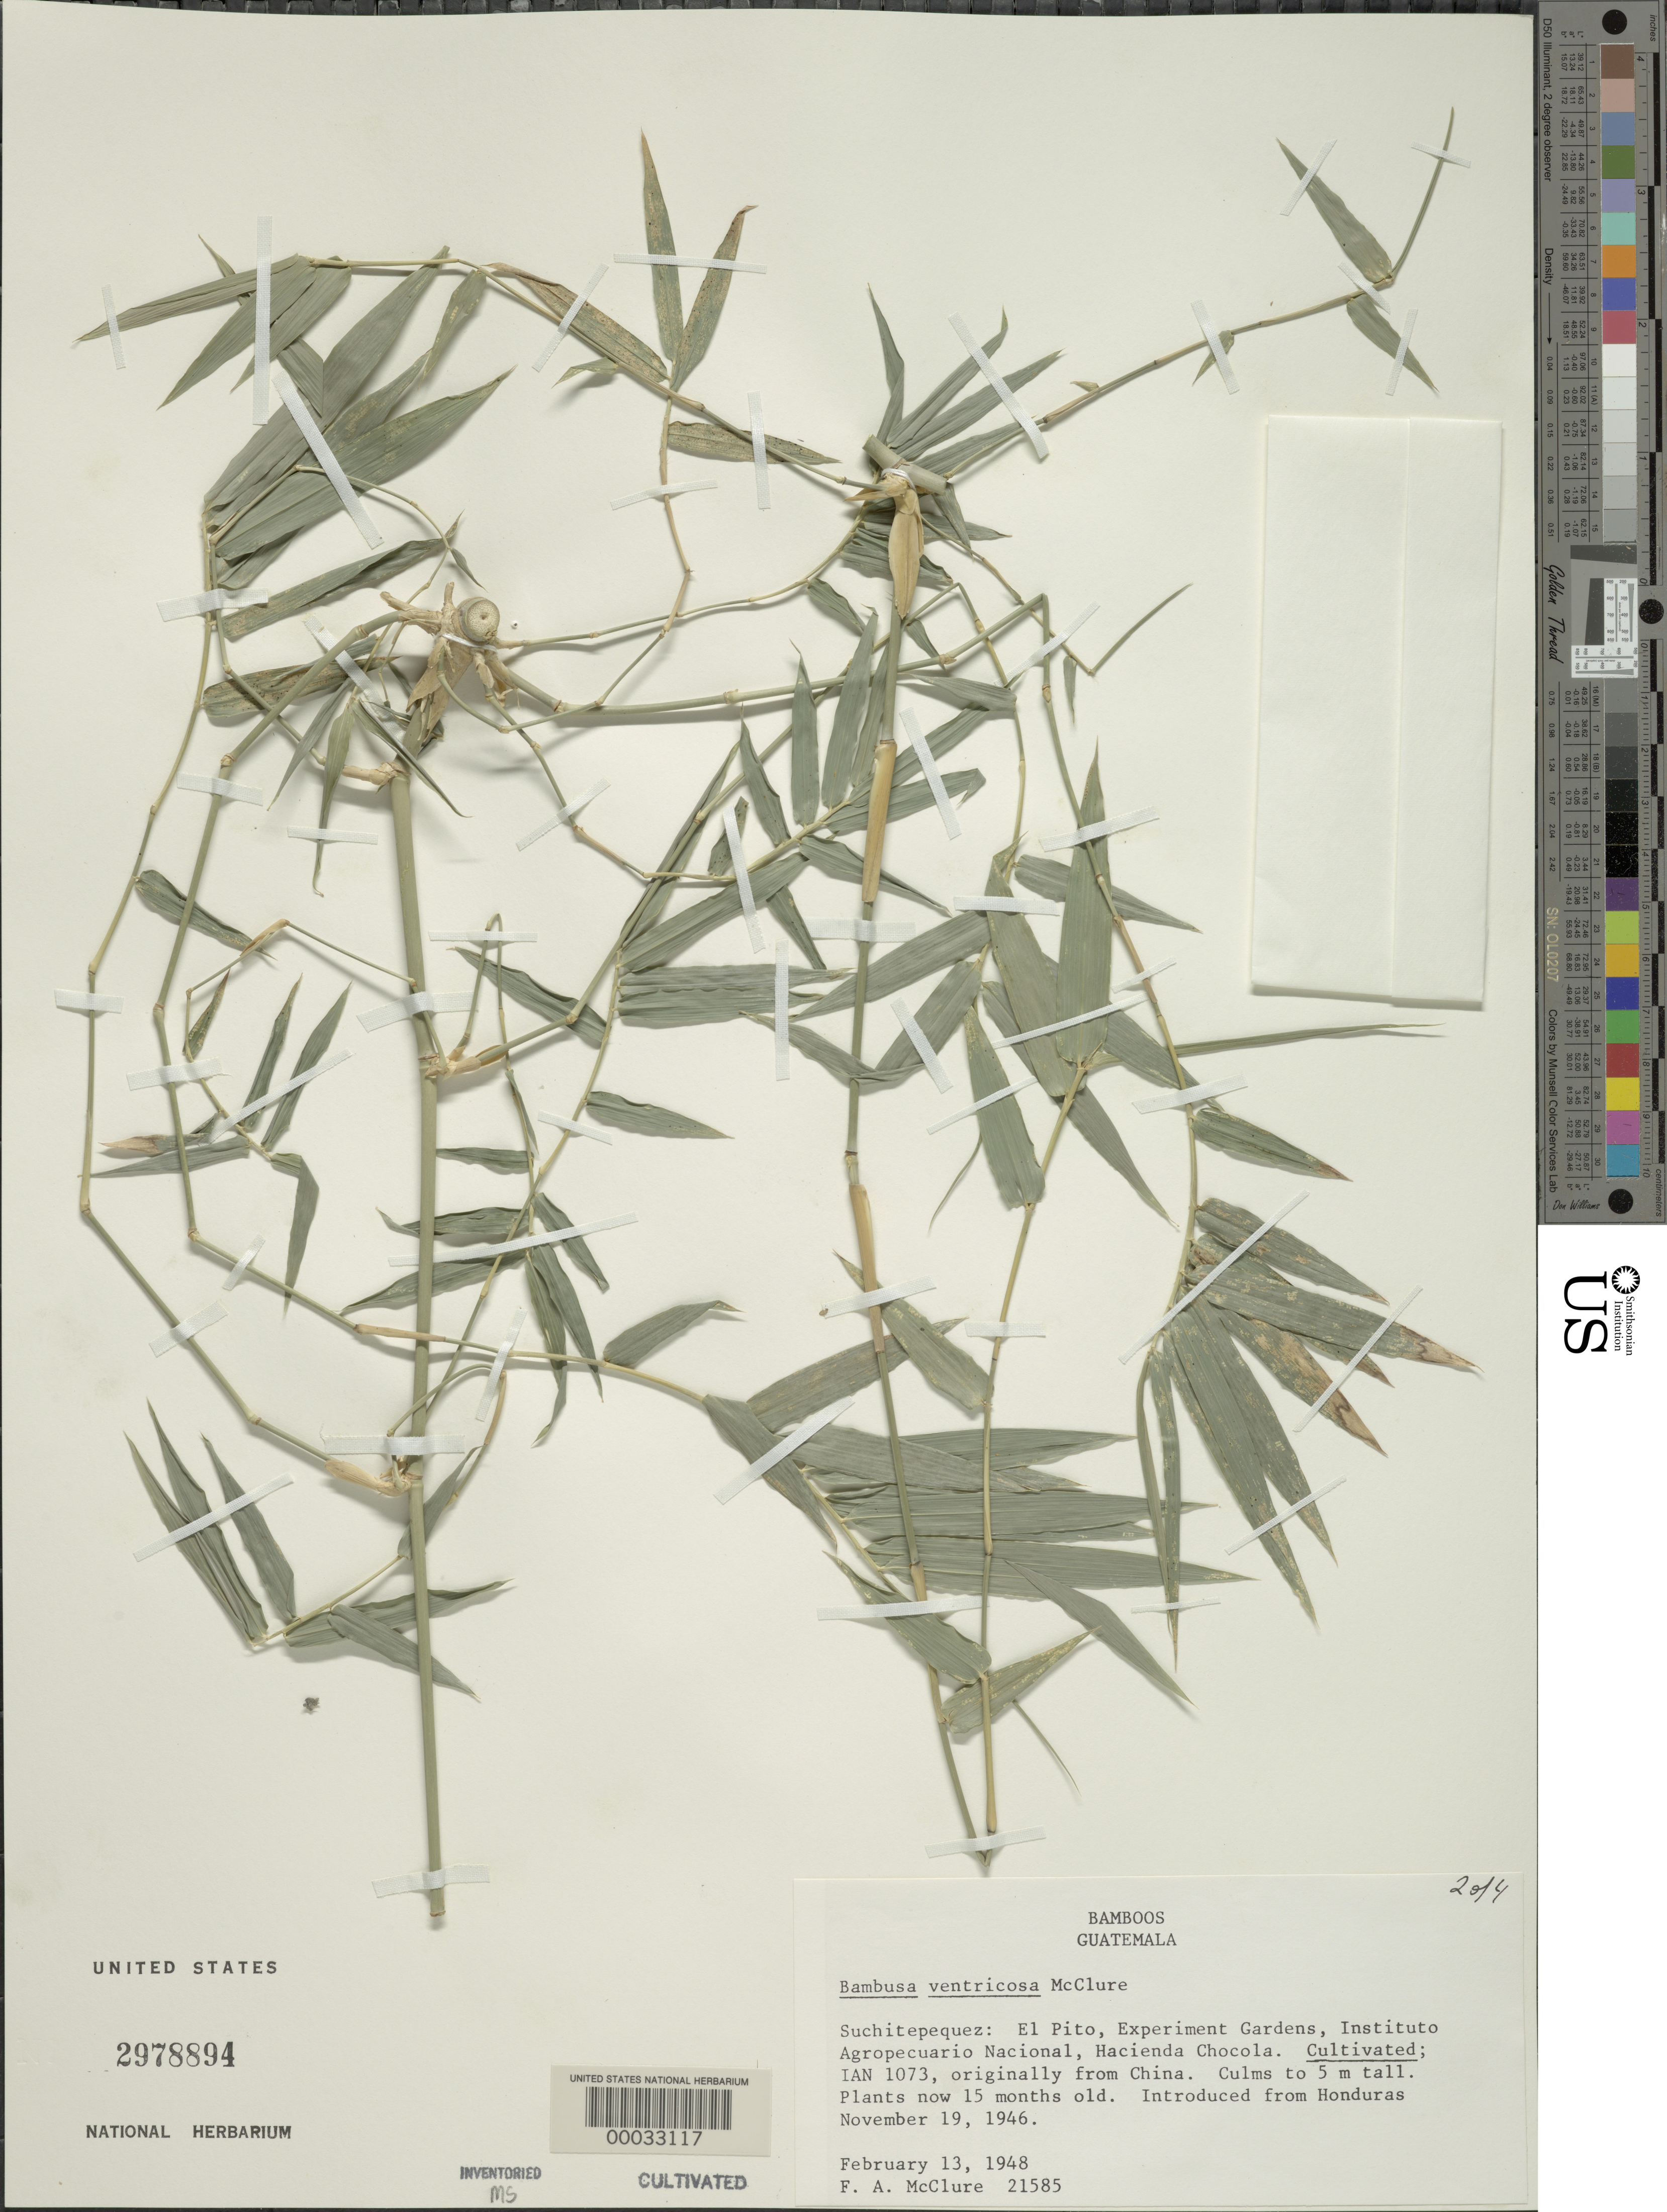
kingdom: Plantae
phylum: Tracheophyta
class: Liliopsida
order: Poales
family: Poaceae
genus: Bambusa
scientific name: Bambusa ventricosa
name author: McClure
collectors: F. A. McClure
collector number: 21585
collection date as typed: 13 Feb 1948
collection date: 1948-02-13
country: Guatemala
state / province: Suchitepéquez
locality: Experimental garden - El Pito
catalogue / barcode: US 2978894